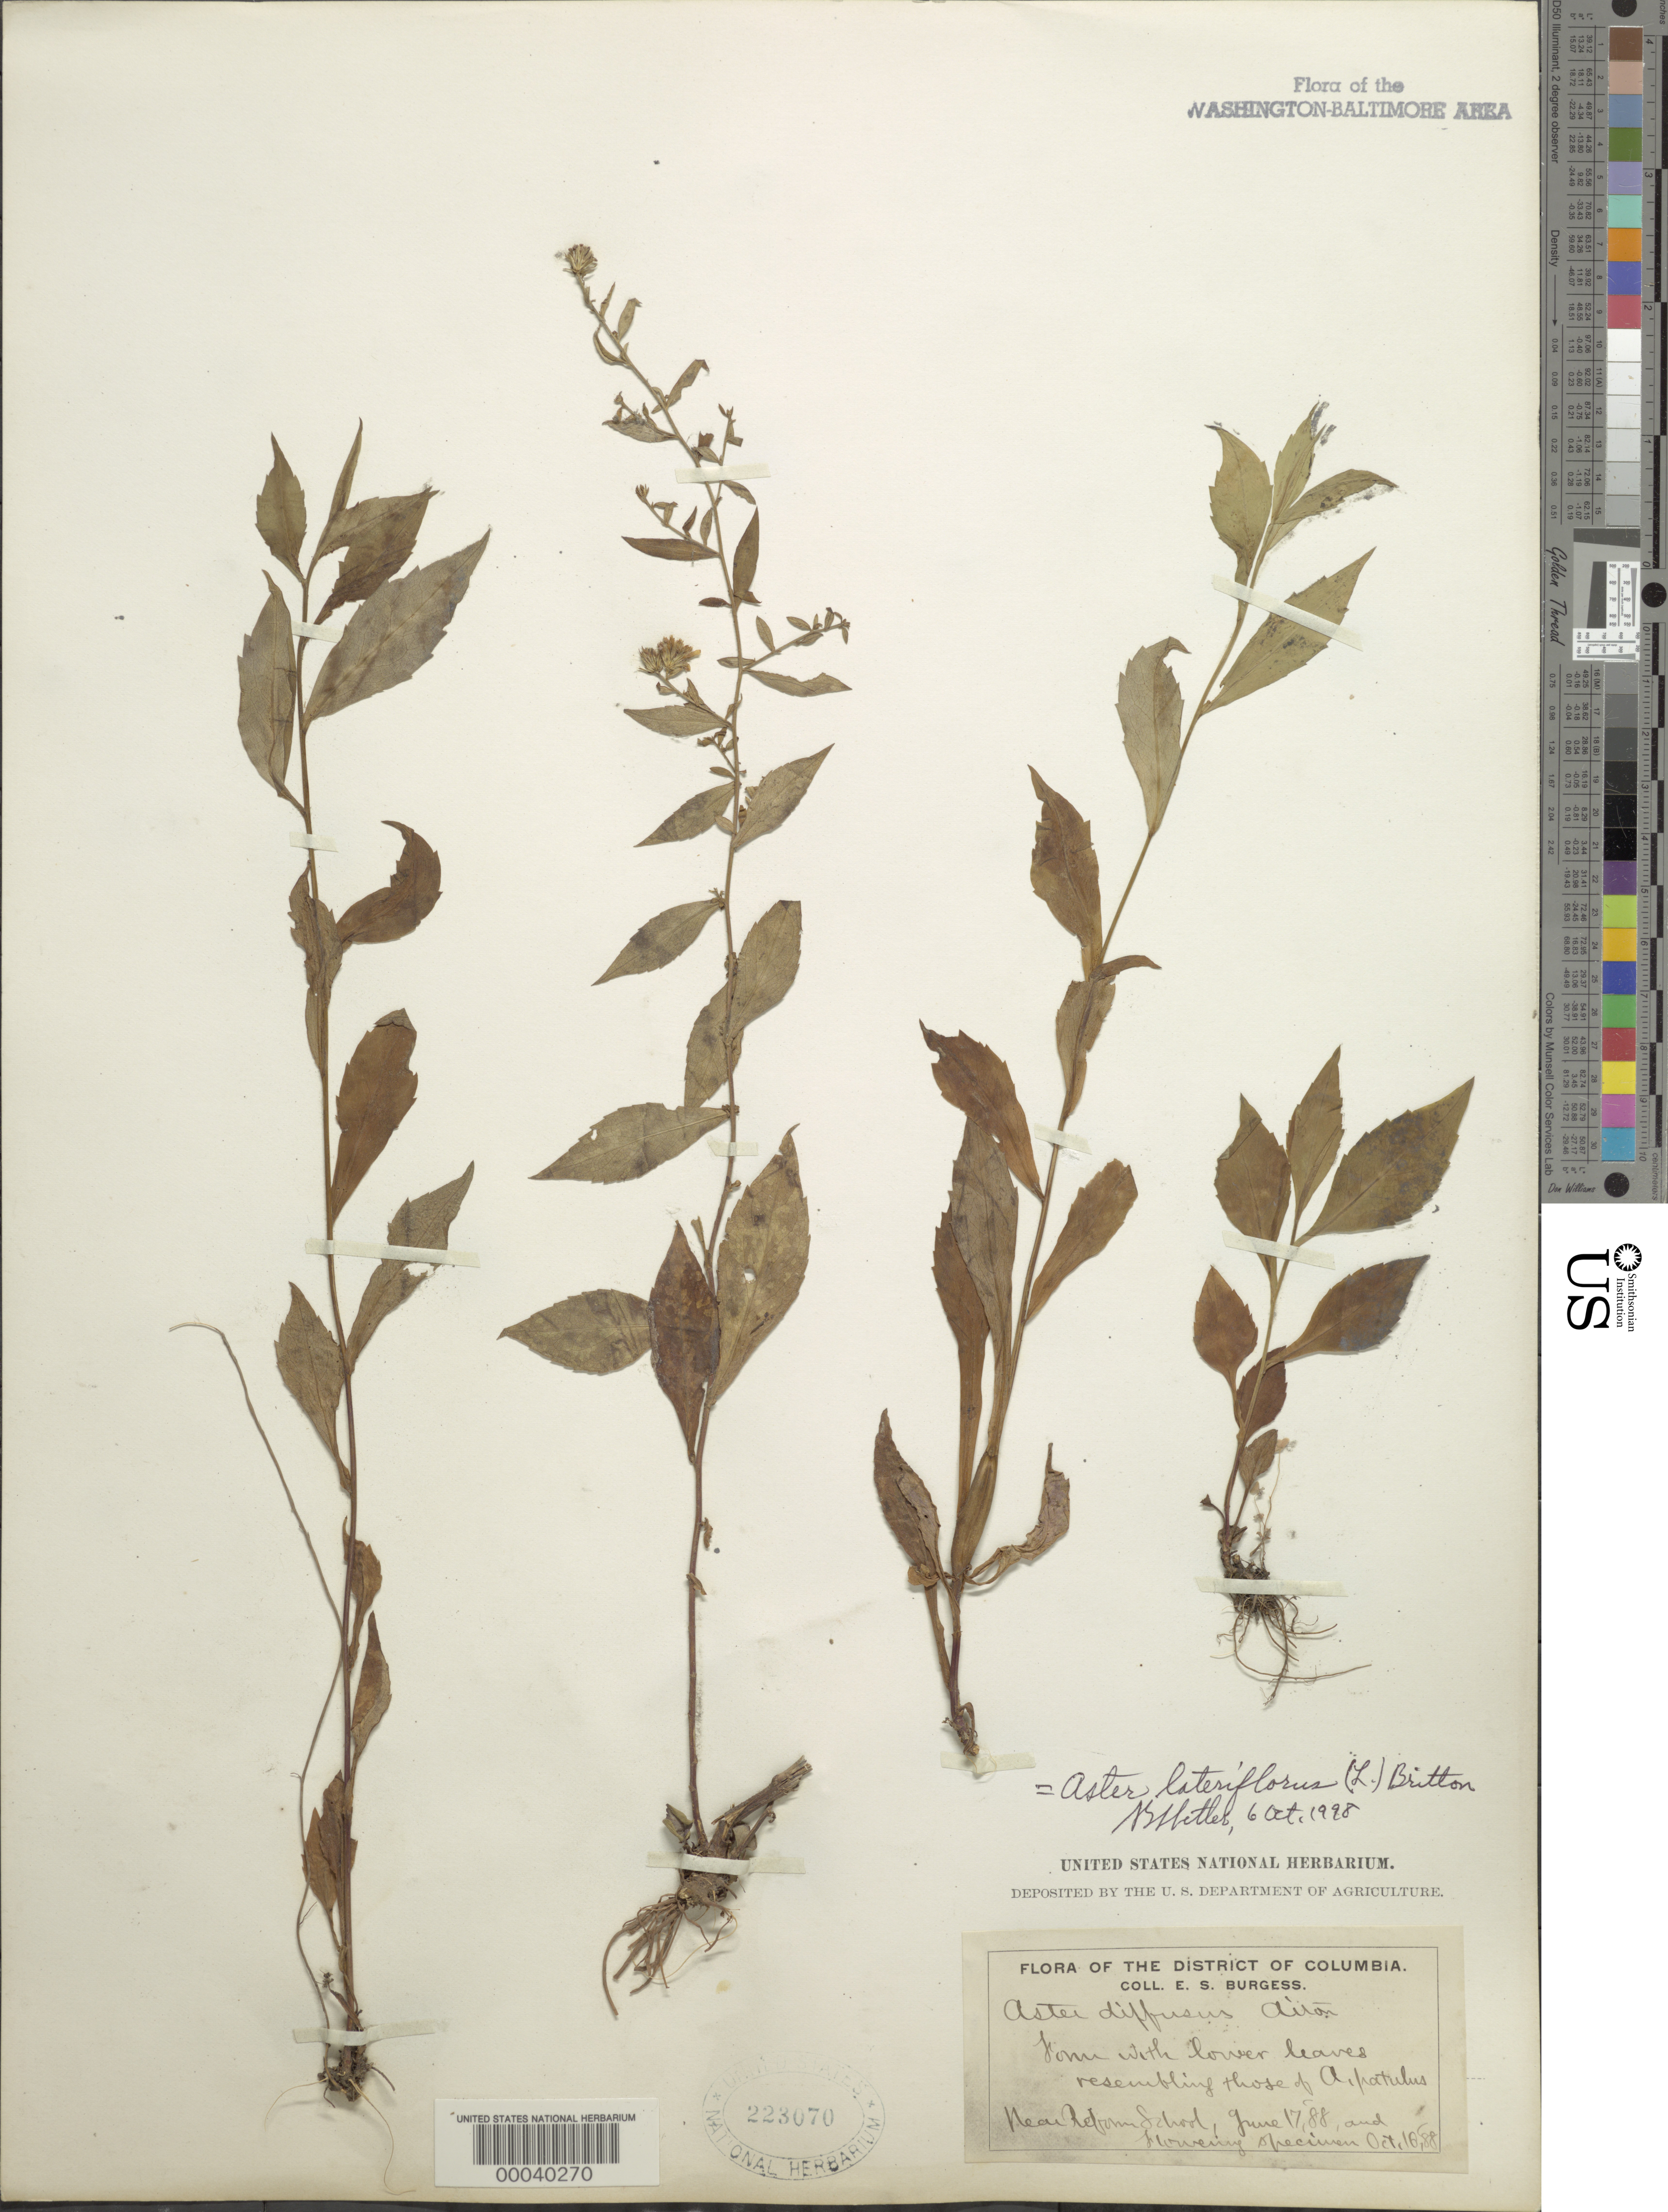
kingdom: Plantae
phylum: Tracheophyta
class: Magnoliopsida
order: Asterales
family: Asteraceae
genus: Symphyotrichum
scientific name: Symphyotrichum lateriflorum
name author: (L.) Á. Löve & D. Löve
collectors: E. Burgess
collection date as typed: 16 Oct 1888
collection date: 1888-10-16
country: United States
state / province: District of Columbia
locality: Reform School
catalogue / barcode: US 223070